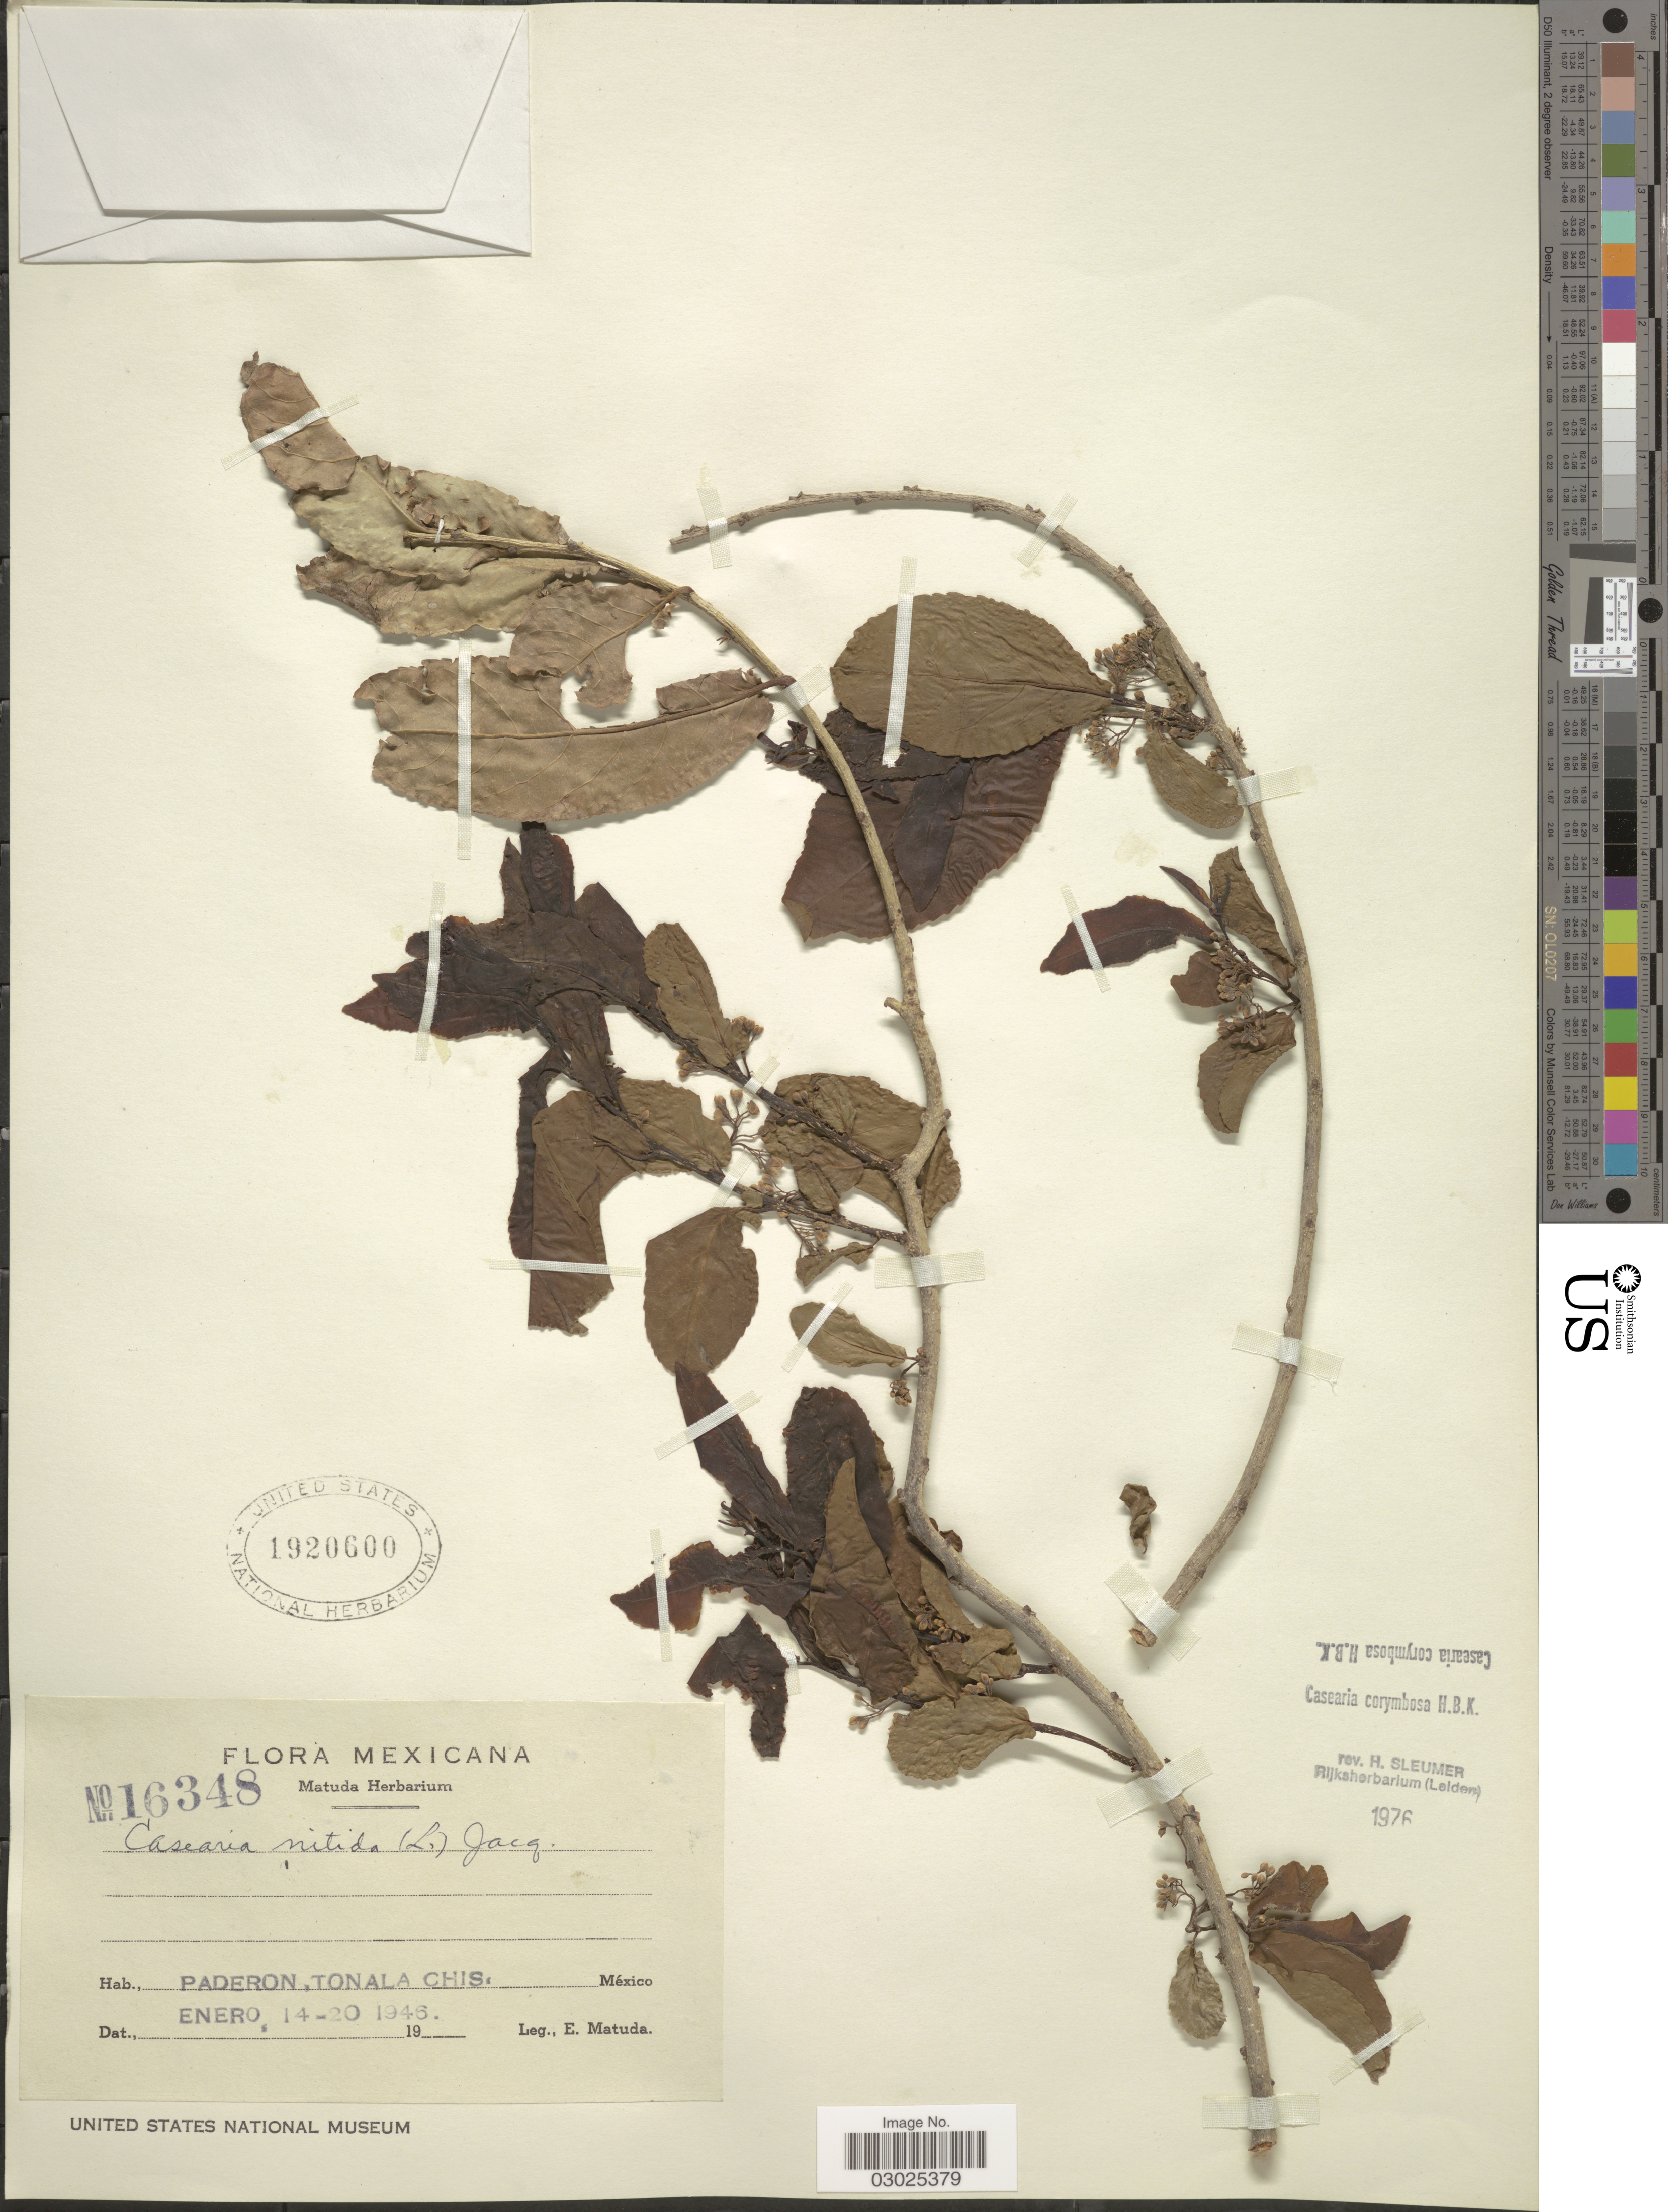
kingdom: Plantae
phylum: Tracheophyta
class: Magnoliopsida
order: Malpighiales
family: Salicaceae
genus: Casearia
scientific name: Casearia corymbosa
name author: Kunth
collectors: E. Matuda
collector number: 16348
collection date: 1946-01-14/1946-01-20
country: Mexico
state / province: Chiapas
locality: Paderon, Tonala.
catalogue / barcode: US 1920600